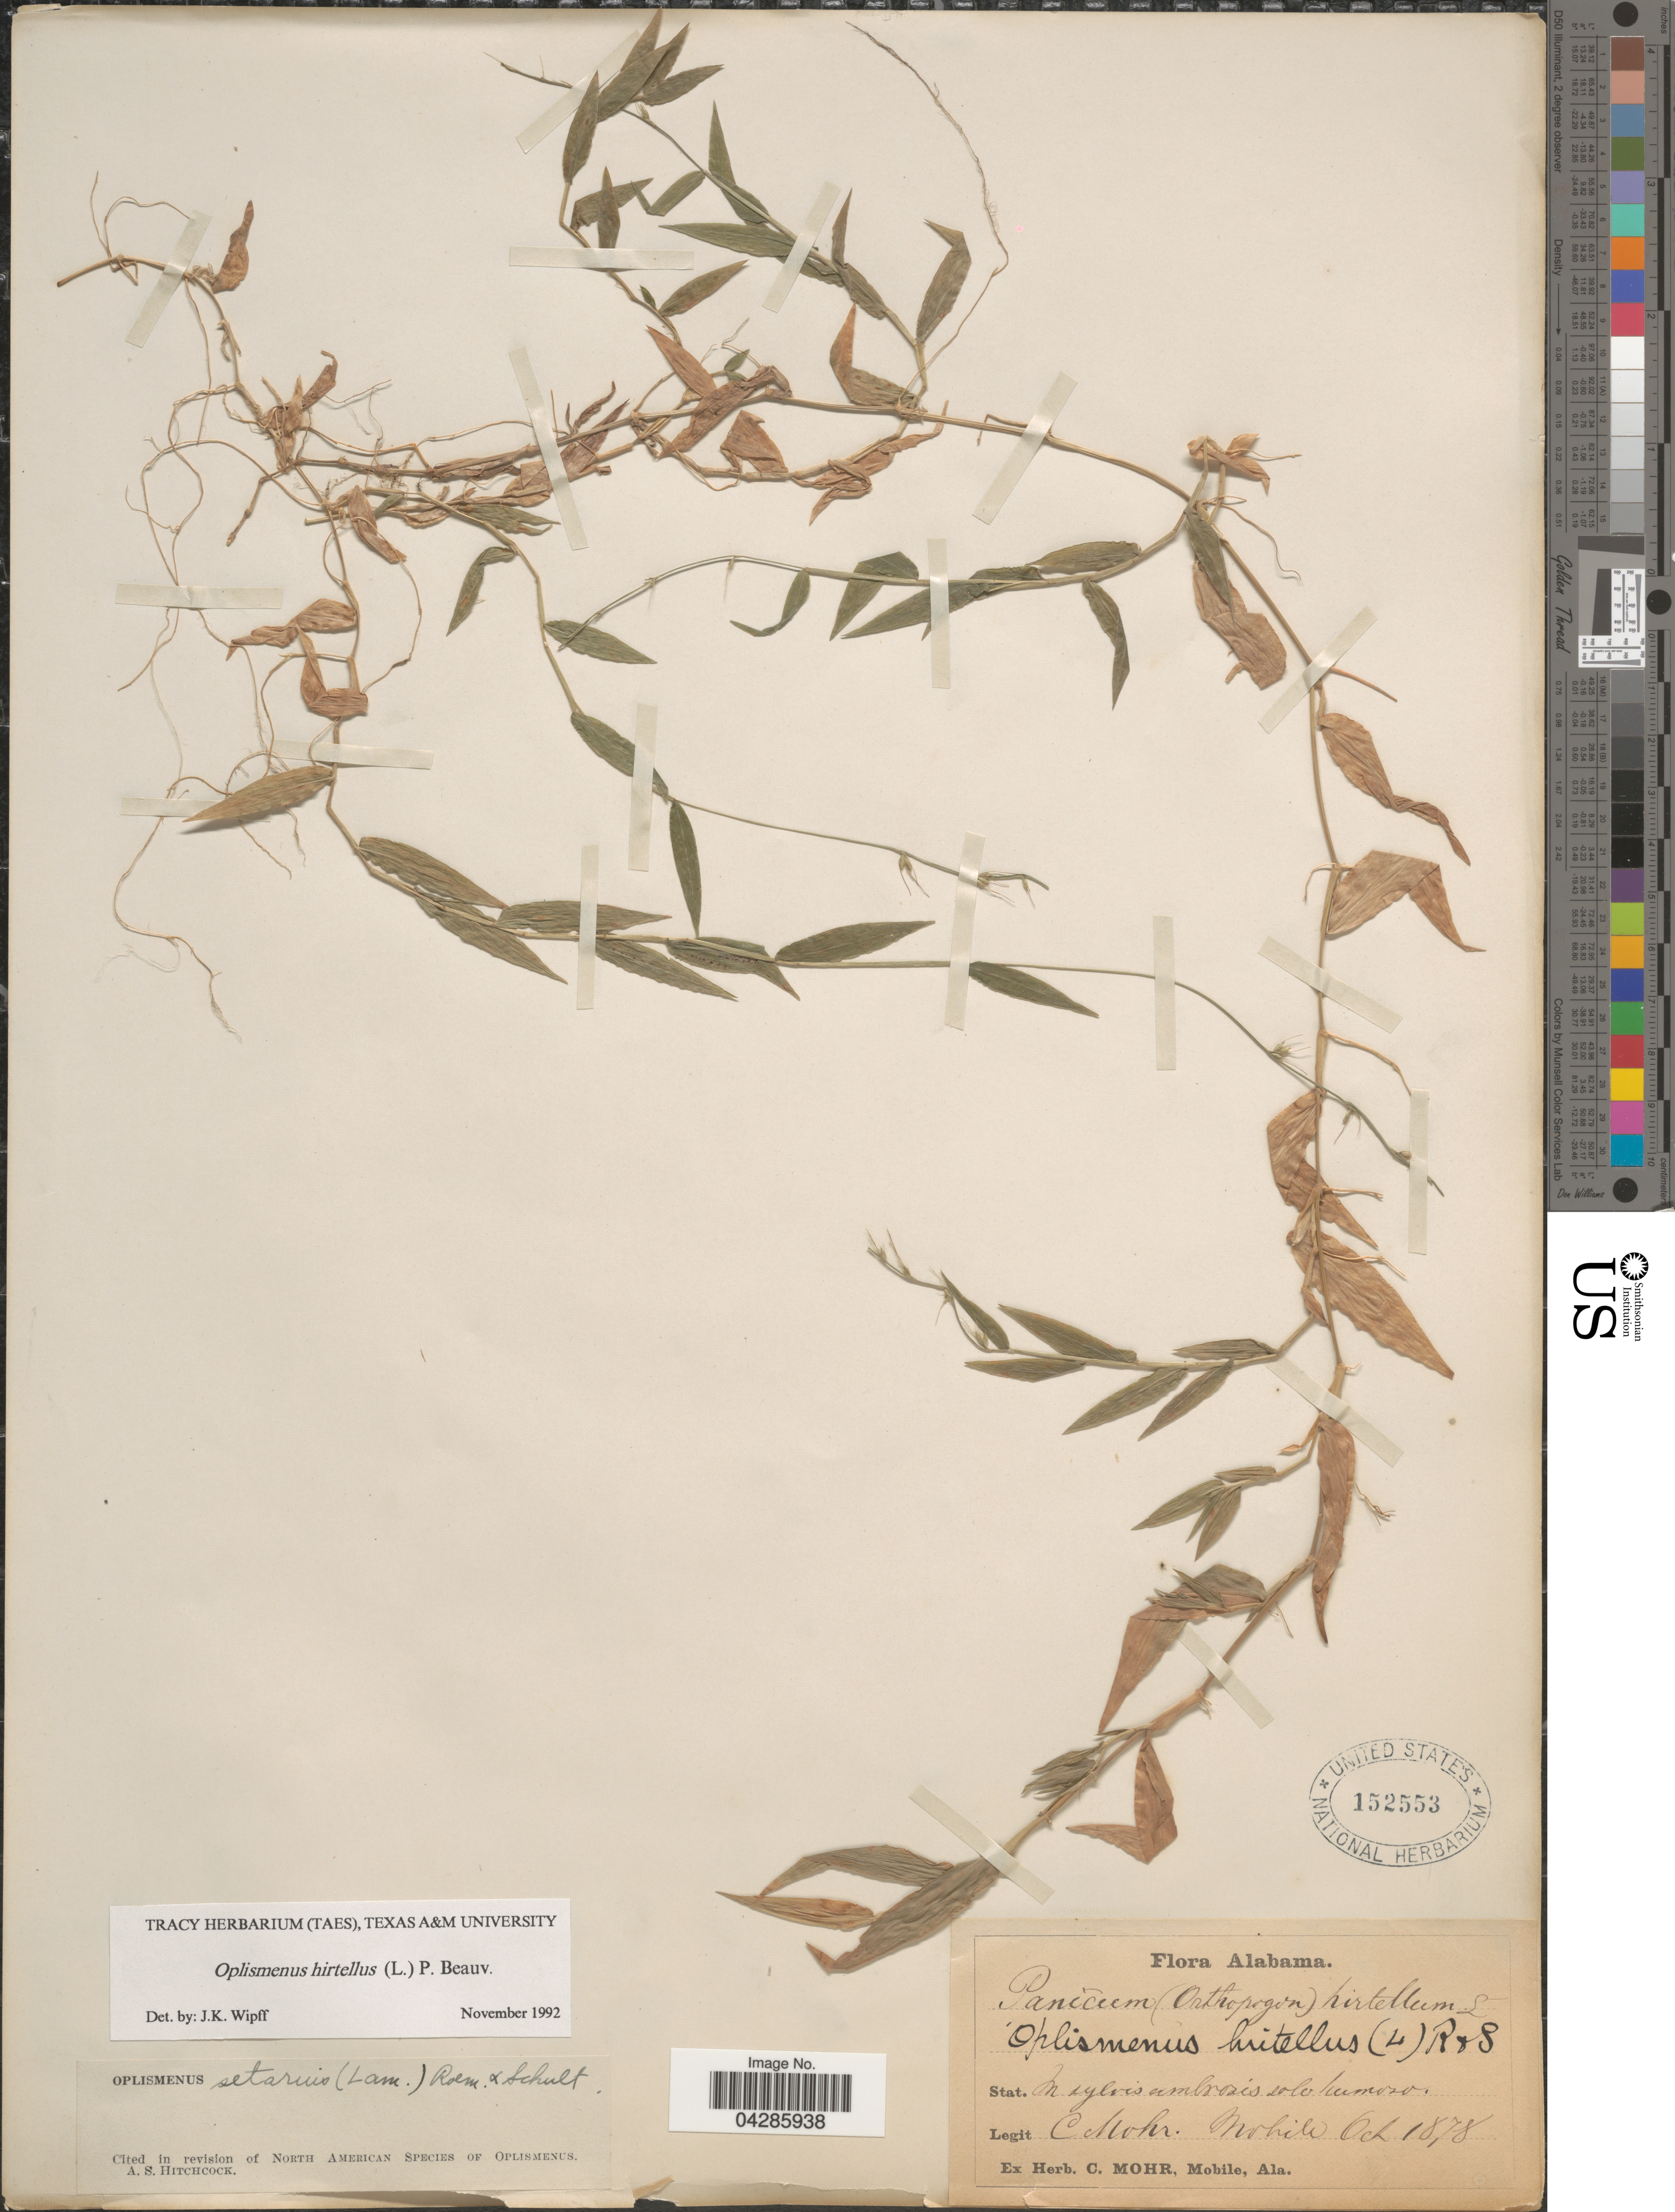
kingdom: Plantae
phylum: Tracheophyta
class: Liliopsida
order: Poales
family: Poaceae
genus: Oplismenus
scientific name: Oplismenus hirtellus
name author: (L.) P. Beauv.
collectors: C. T. Mohr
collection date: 1878-10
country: United States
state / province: Alabama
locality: In sylvis ambrosis solo humoso. Mobile.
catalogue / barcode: US 152553